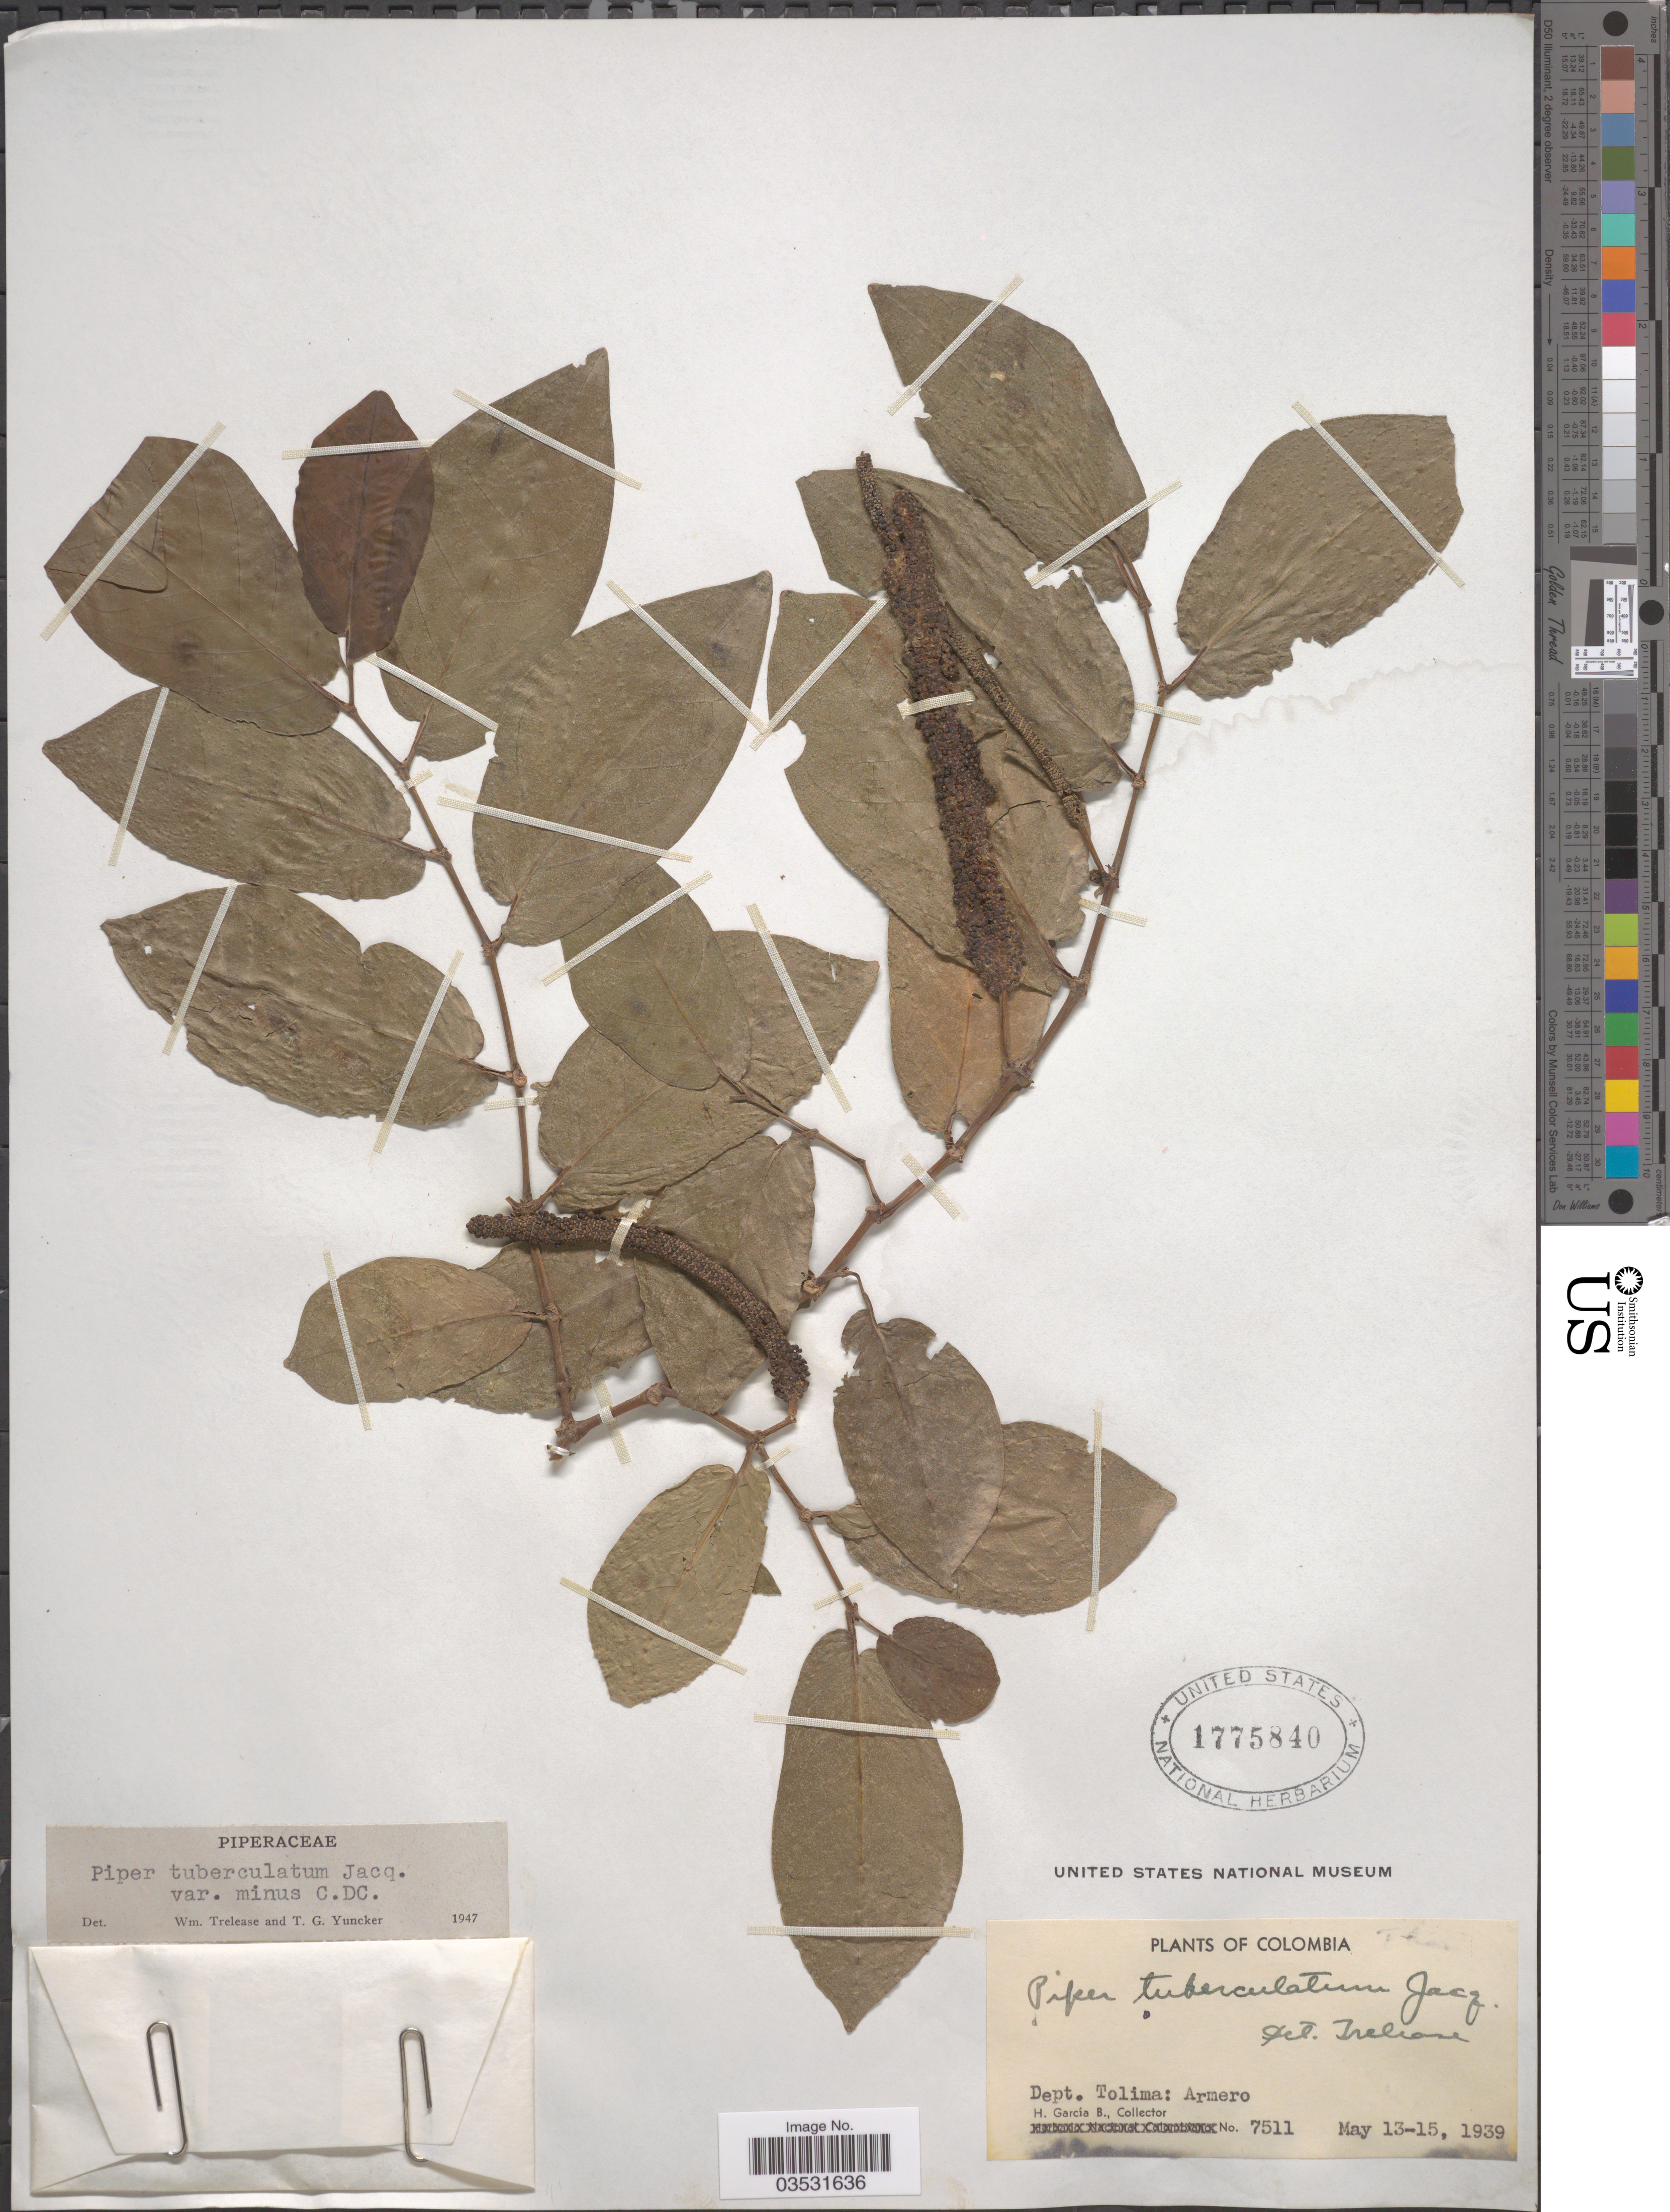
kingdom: Plantae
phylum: Tracheophyta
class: Magnoliopsida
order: Piperales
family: Piperaceae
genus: Piper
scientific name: Piper tuberculatum var. minus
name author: C. DC.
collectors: H. García B.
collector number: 7511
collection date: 1939-05-13/1939-05-15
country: Colombia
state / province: Tolima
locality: Dept. Tolima: Armero.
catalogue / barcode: US 1775840